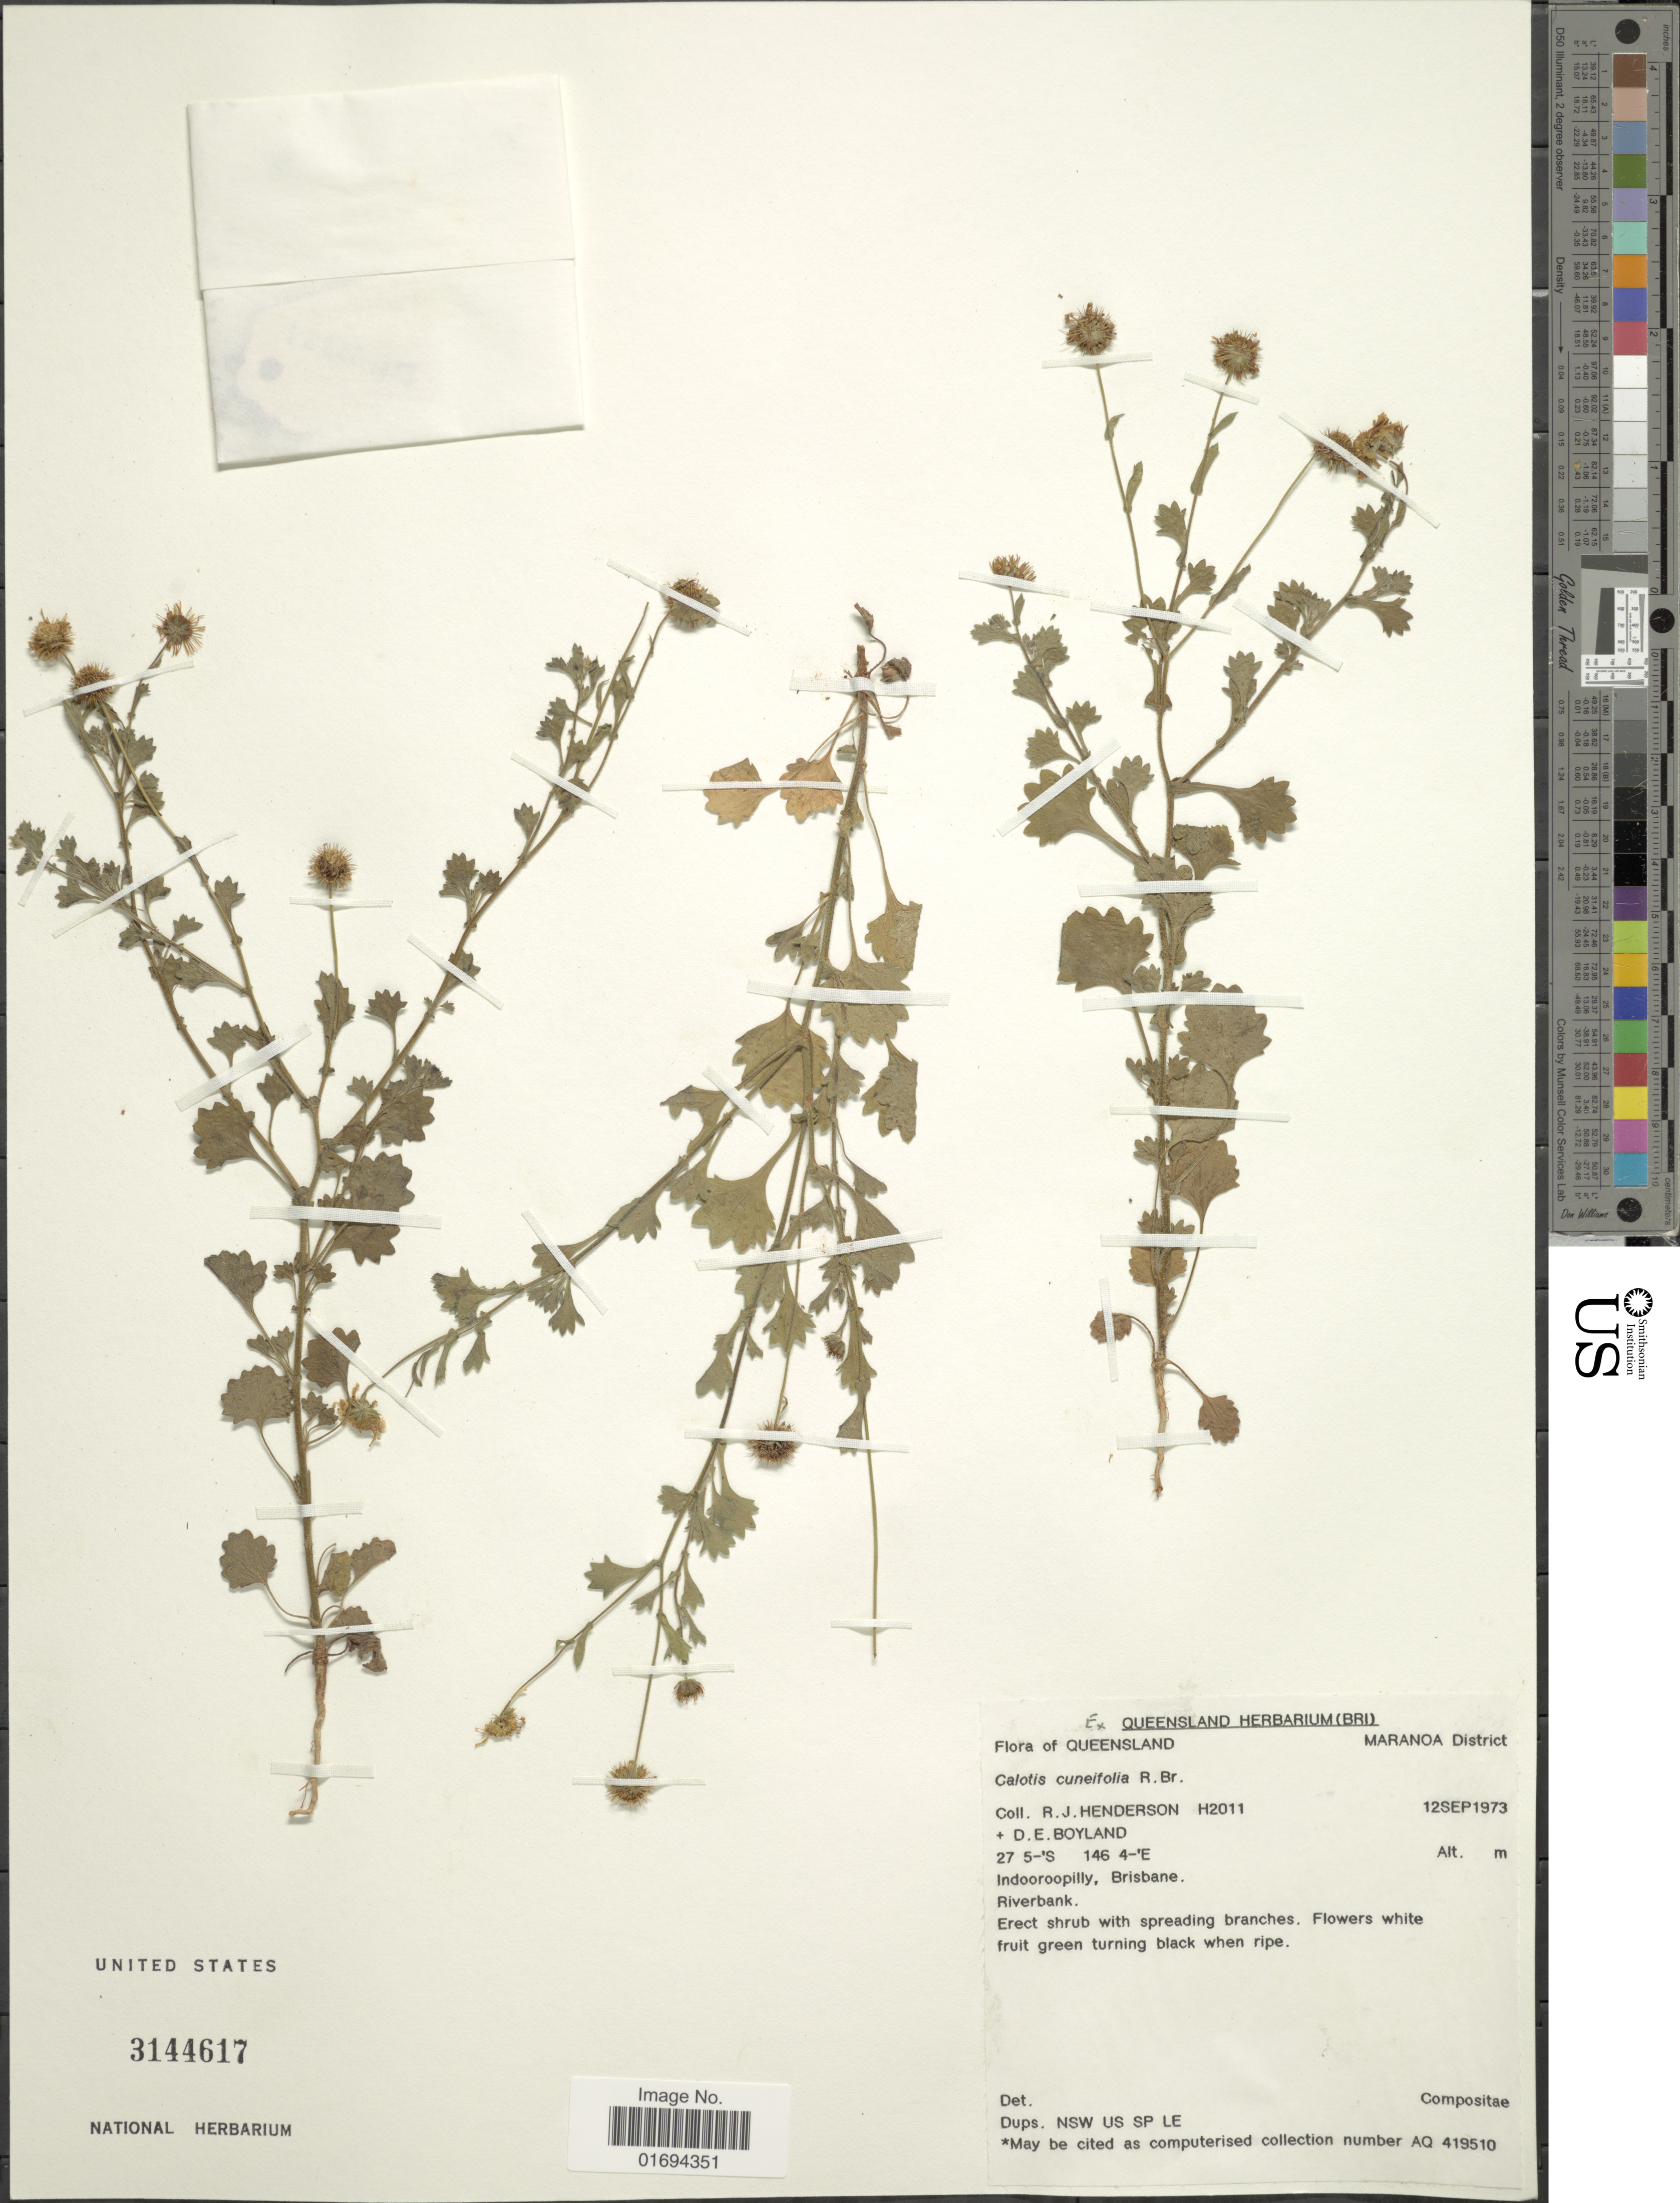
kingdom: Plantae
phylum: Tracheophyta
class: Magnoliopsida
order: Asterales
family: Asteraceae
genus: Calotis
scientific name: Calotis cuneifolia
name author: R. Br.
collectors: R. J. F. Henderson & D. Boyland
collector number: H2011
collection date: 1973-09-12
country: Australia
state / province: Queensland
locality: Maranoa District, Indooroopilly, Brisbane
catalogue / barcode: US 3144617